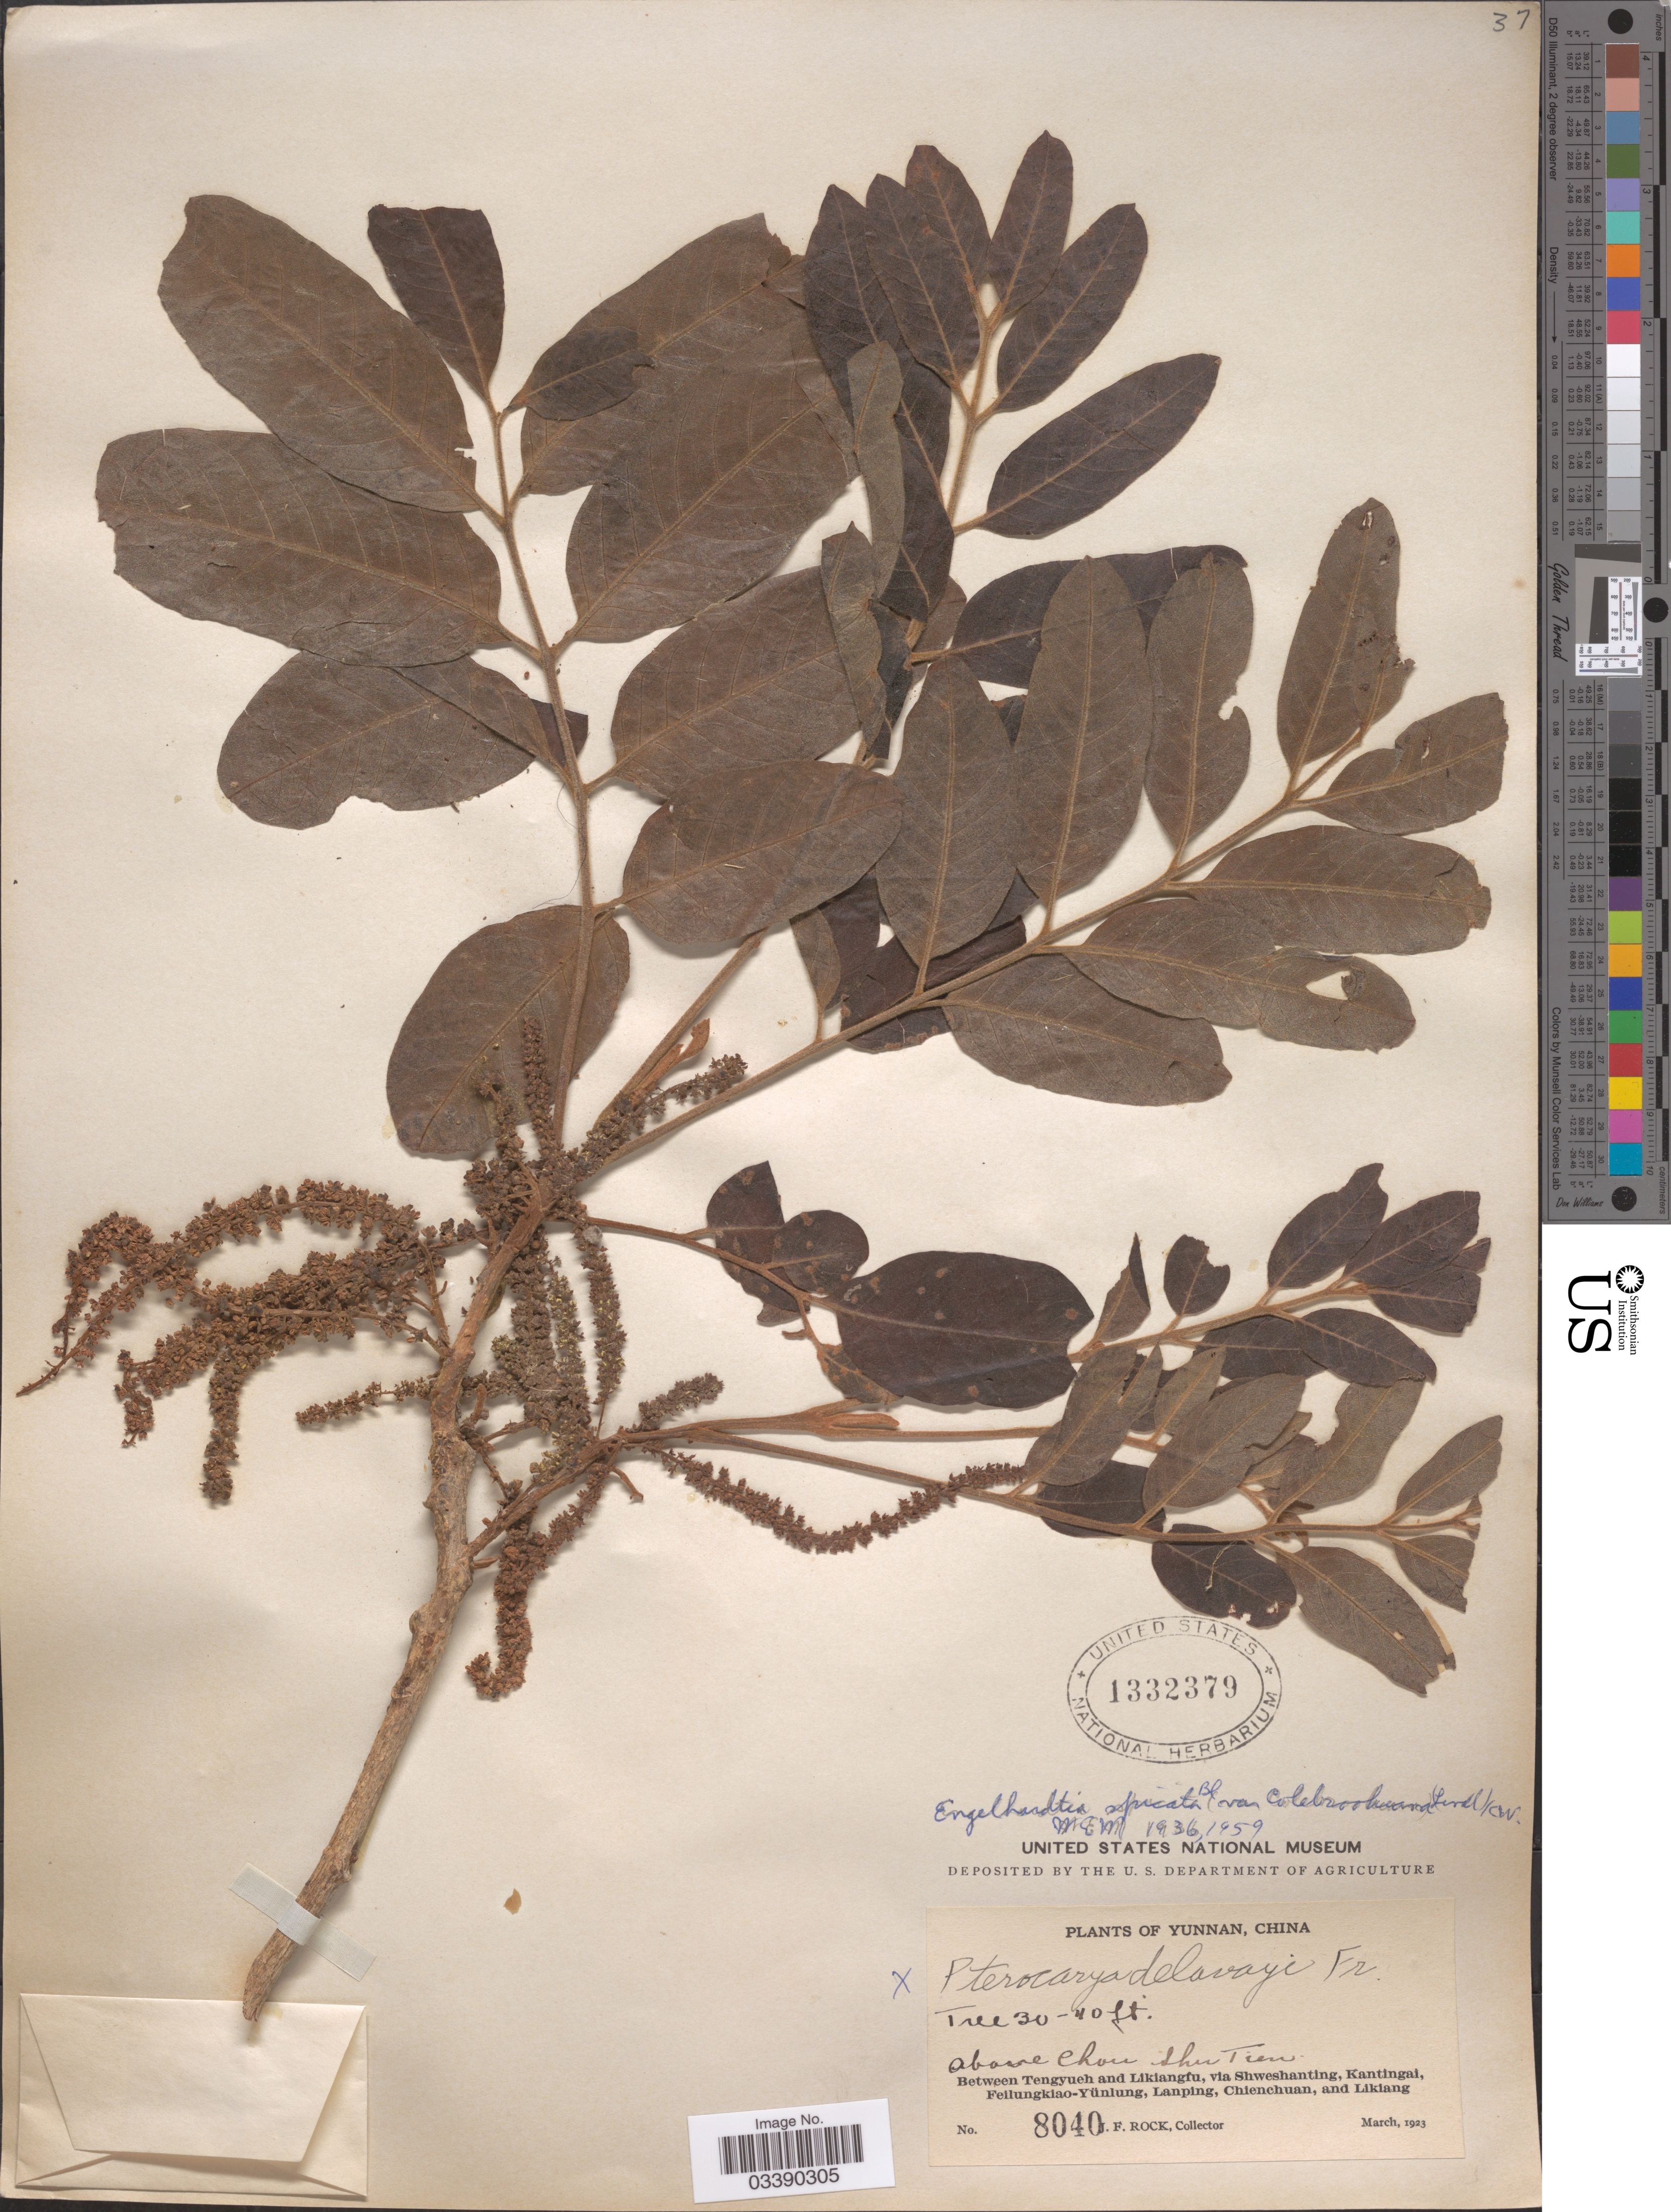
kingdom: Plantae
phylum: Tracheophyta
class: Magnoliopsida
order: Fagales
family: Juglandaceae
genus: Engelhardia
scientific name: Engelhardia spicata var. spicata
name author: Lesch. ex Blume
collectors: J. Rock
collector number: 8040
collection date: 1923-03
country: China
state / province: Yunnan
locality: Above Chou Shu Tien. Between Tengyueh and Likiangfu, via Shweshanting, Kantingai, Fellungkiao-Yünlung, Lanping, Chienchuan, and Likiang.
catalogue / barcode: US 1332379